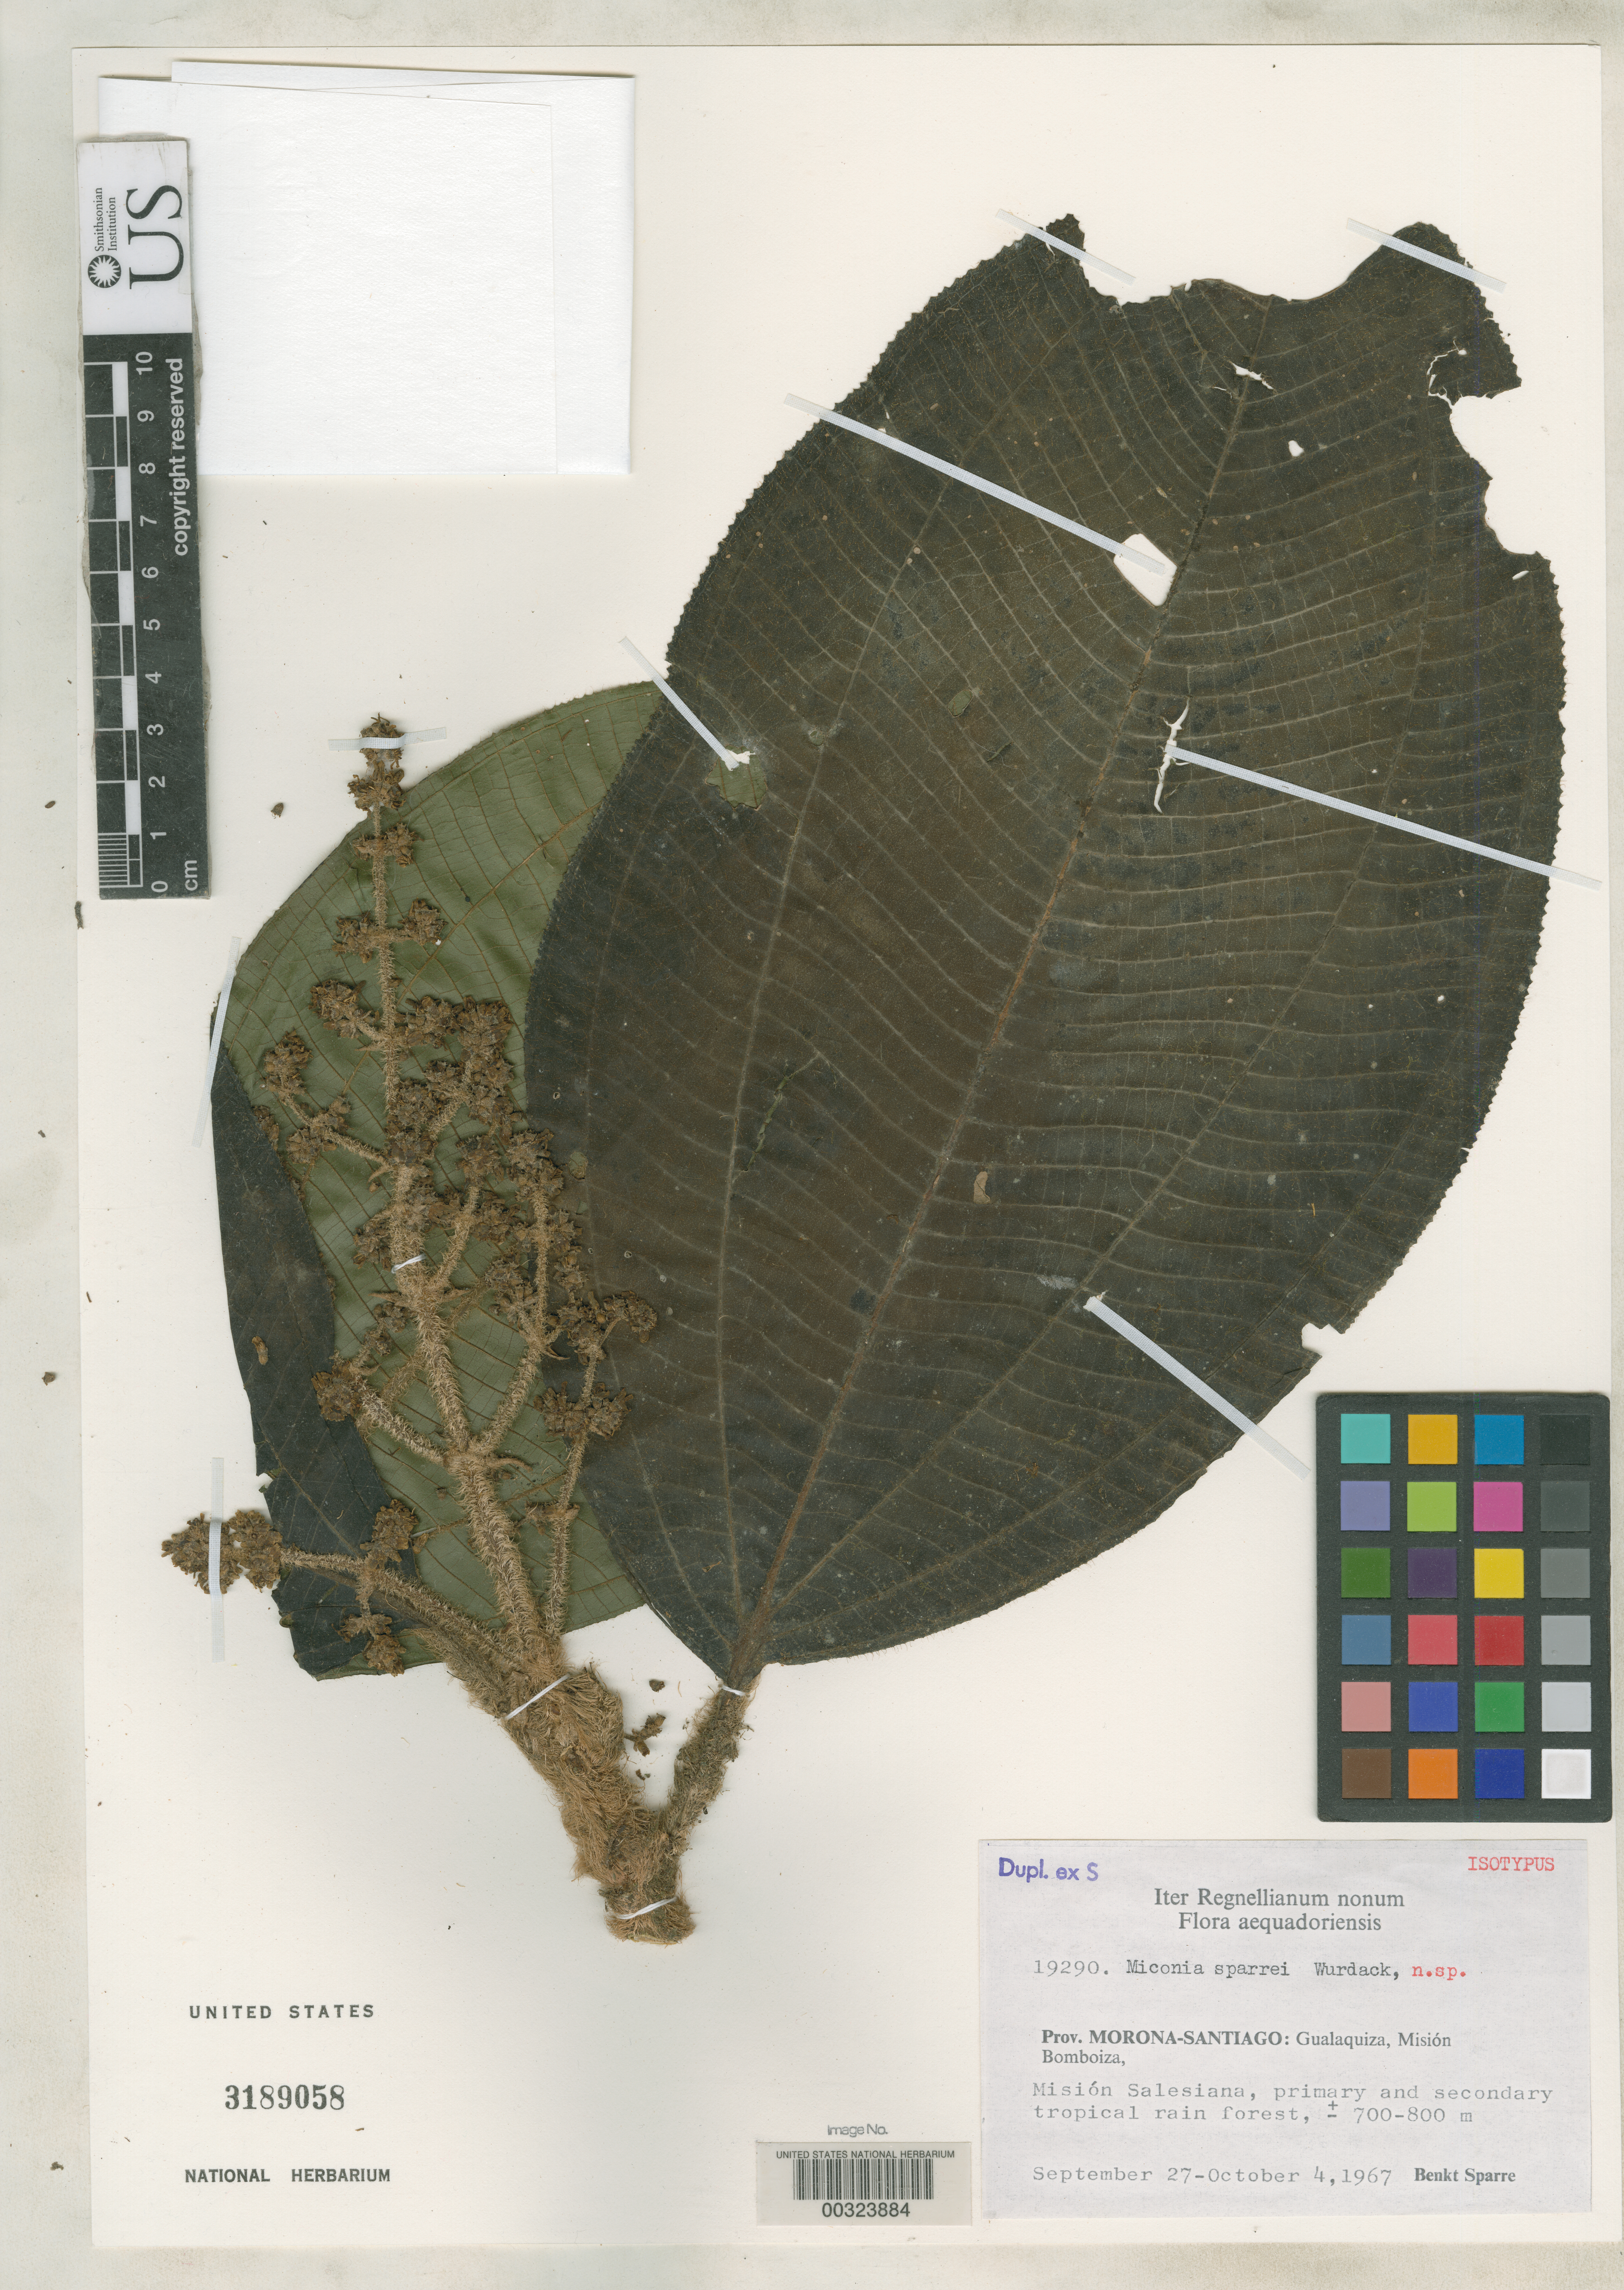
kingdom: Plantae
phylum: Tracheophyta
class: Magnoliopsida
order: Myrtales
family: Melastomataceae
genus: Miconia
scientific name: Miconia sparrei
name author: Wurdack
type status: Isotype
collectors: B. Sparre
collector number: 19290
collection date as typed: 03 Oct 1967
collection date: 1967-10-03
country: Ecuador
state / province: Morona-Santiago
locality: Mision Bomboiza, Mision Salesiana at Gualaquiza.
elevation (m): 700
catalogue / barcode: US 3189058